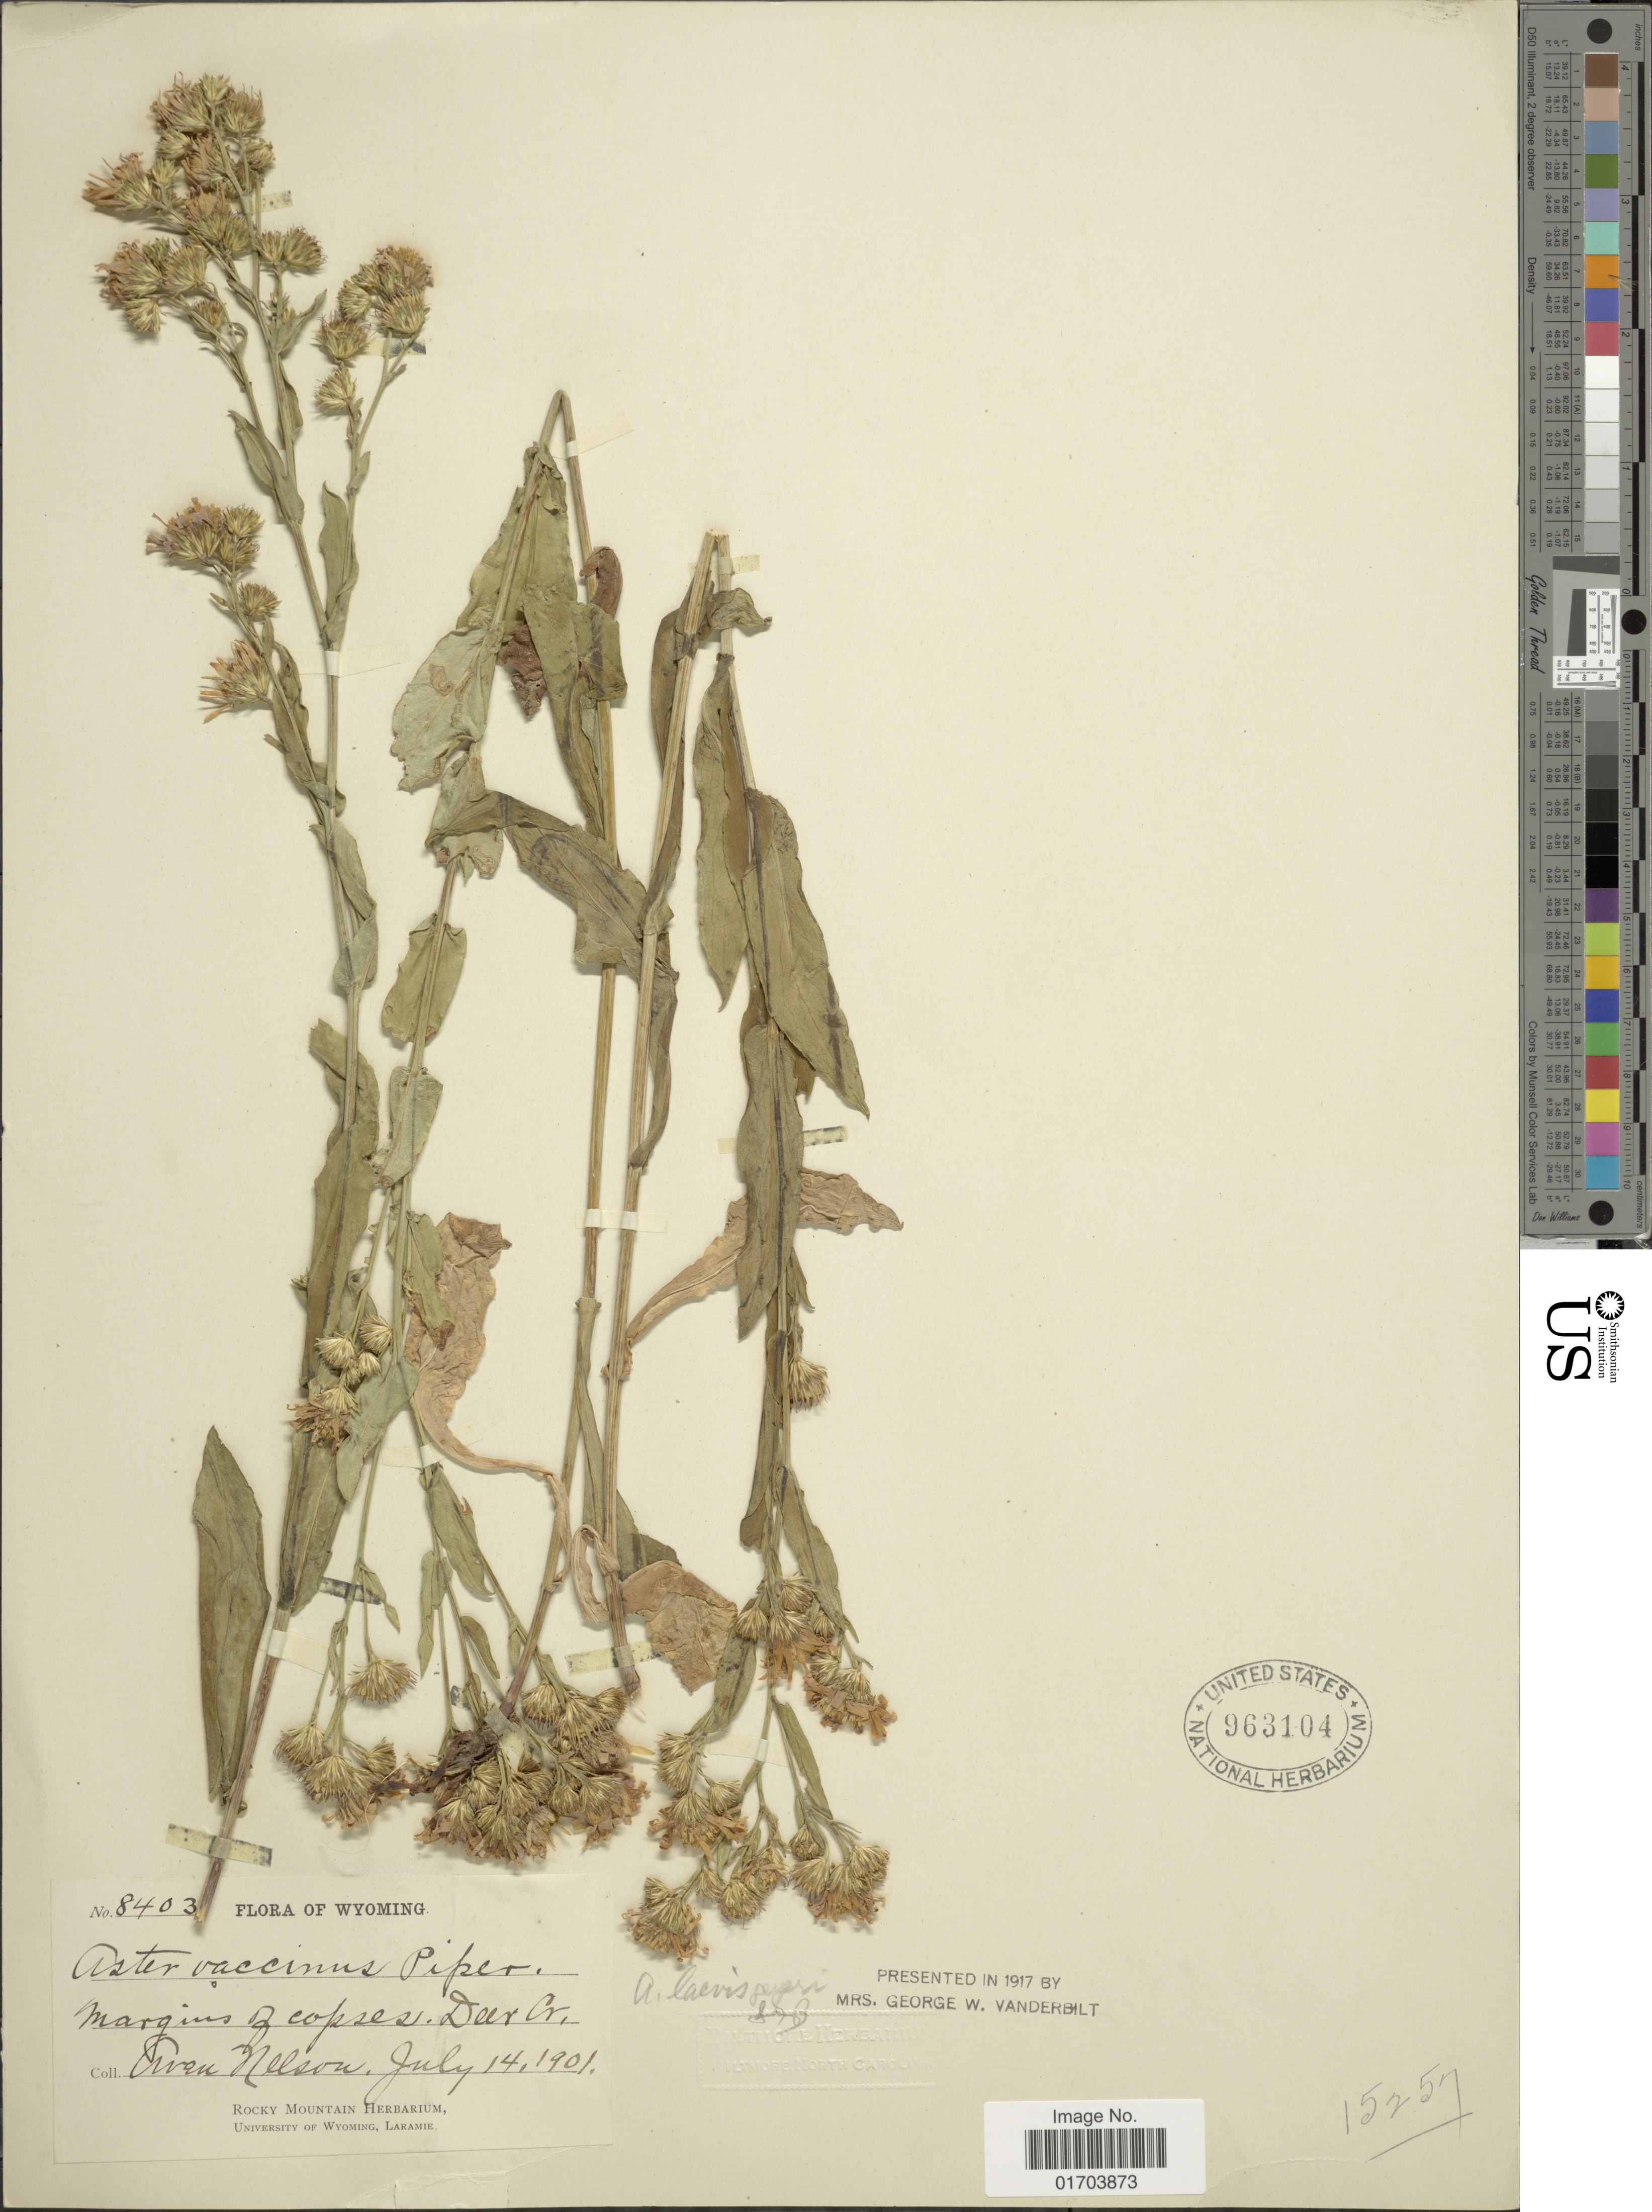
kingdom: Plantae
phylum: Tracheophyta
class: Magnoliopsida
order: Asterales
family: Asteraceae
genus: Aster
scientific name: Aster vaccinus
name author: Piper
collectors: A. Nelson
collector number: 8403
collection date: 1901-07-14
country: United States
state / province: Wyoming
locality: Margins of copses, Deer Cr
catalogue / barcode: US 963104